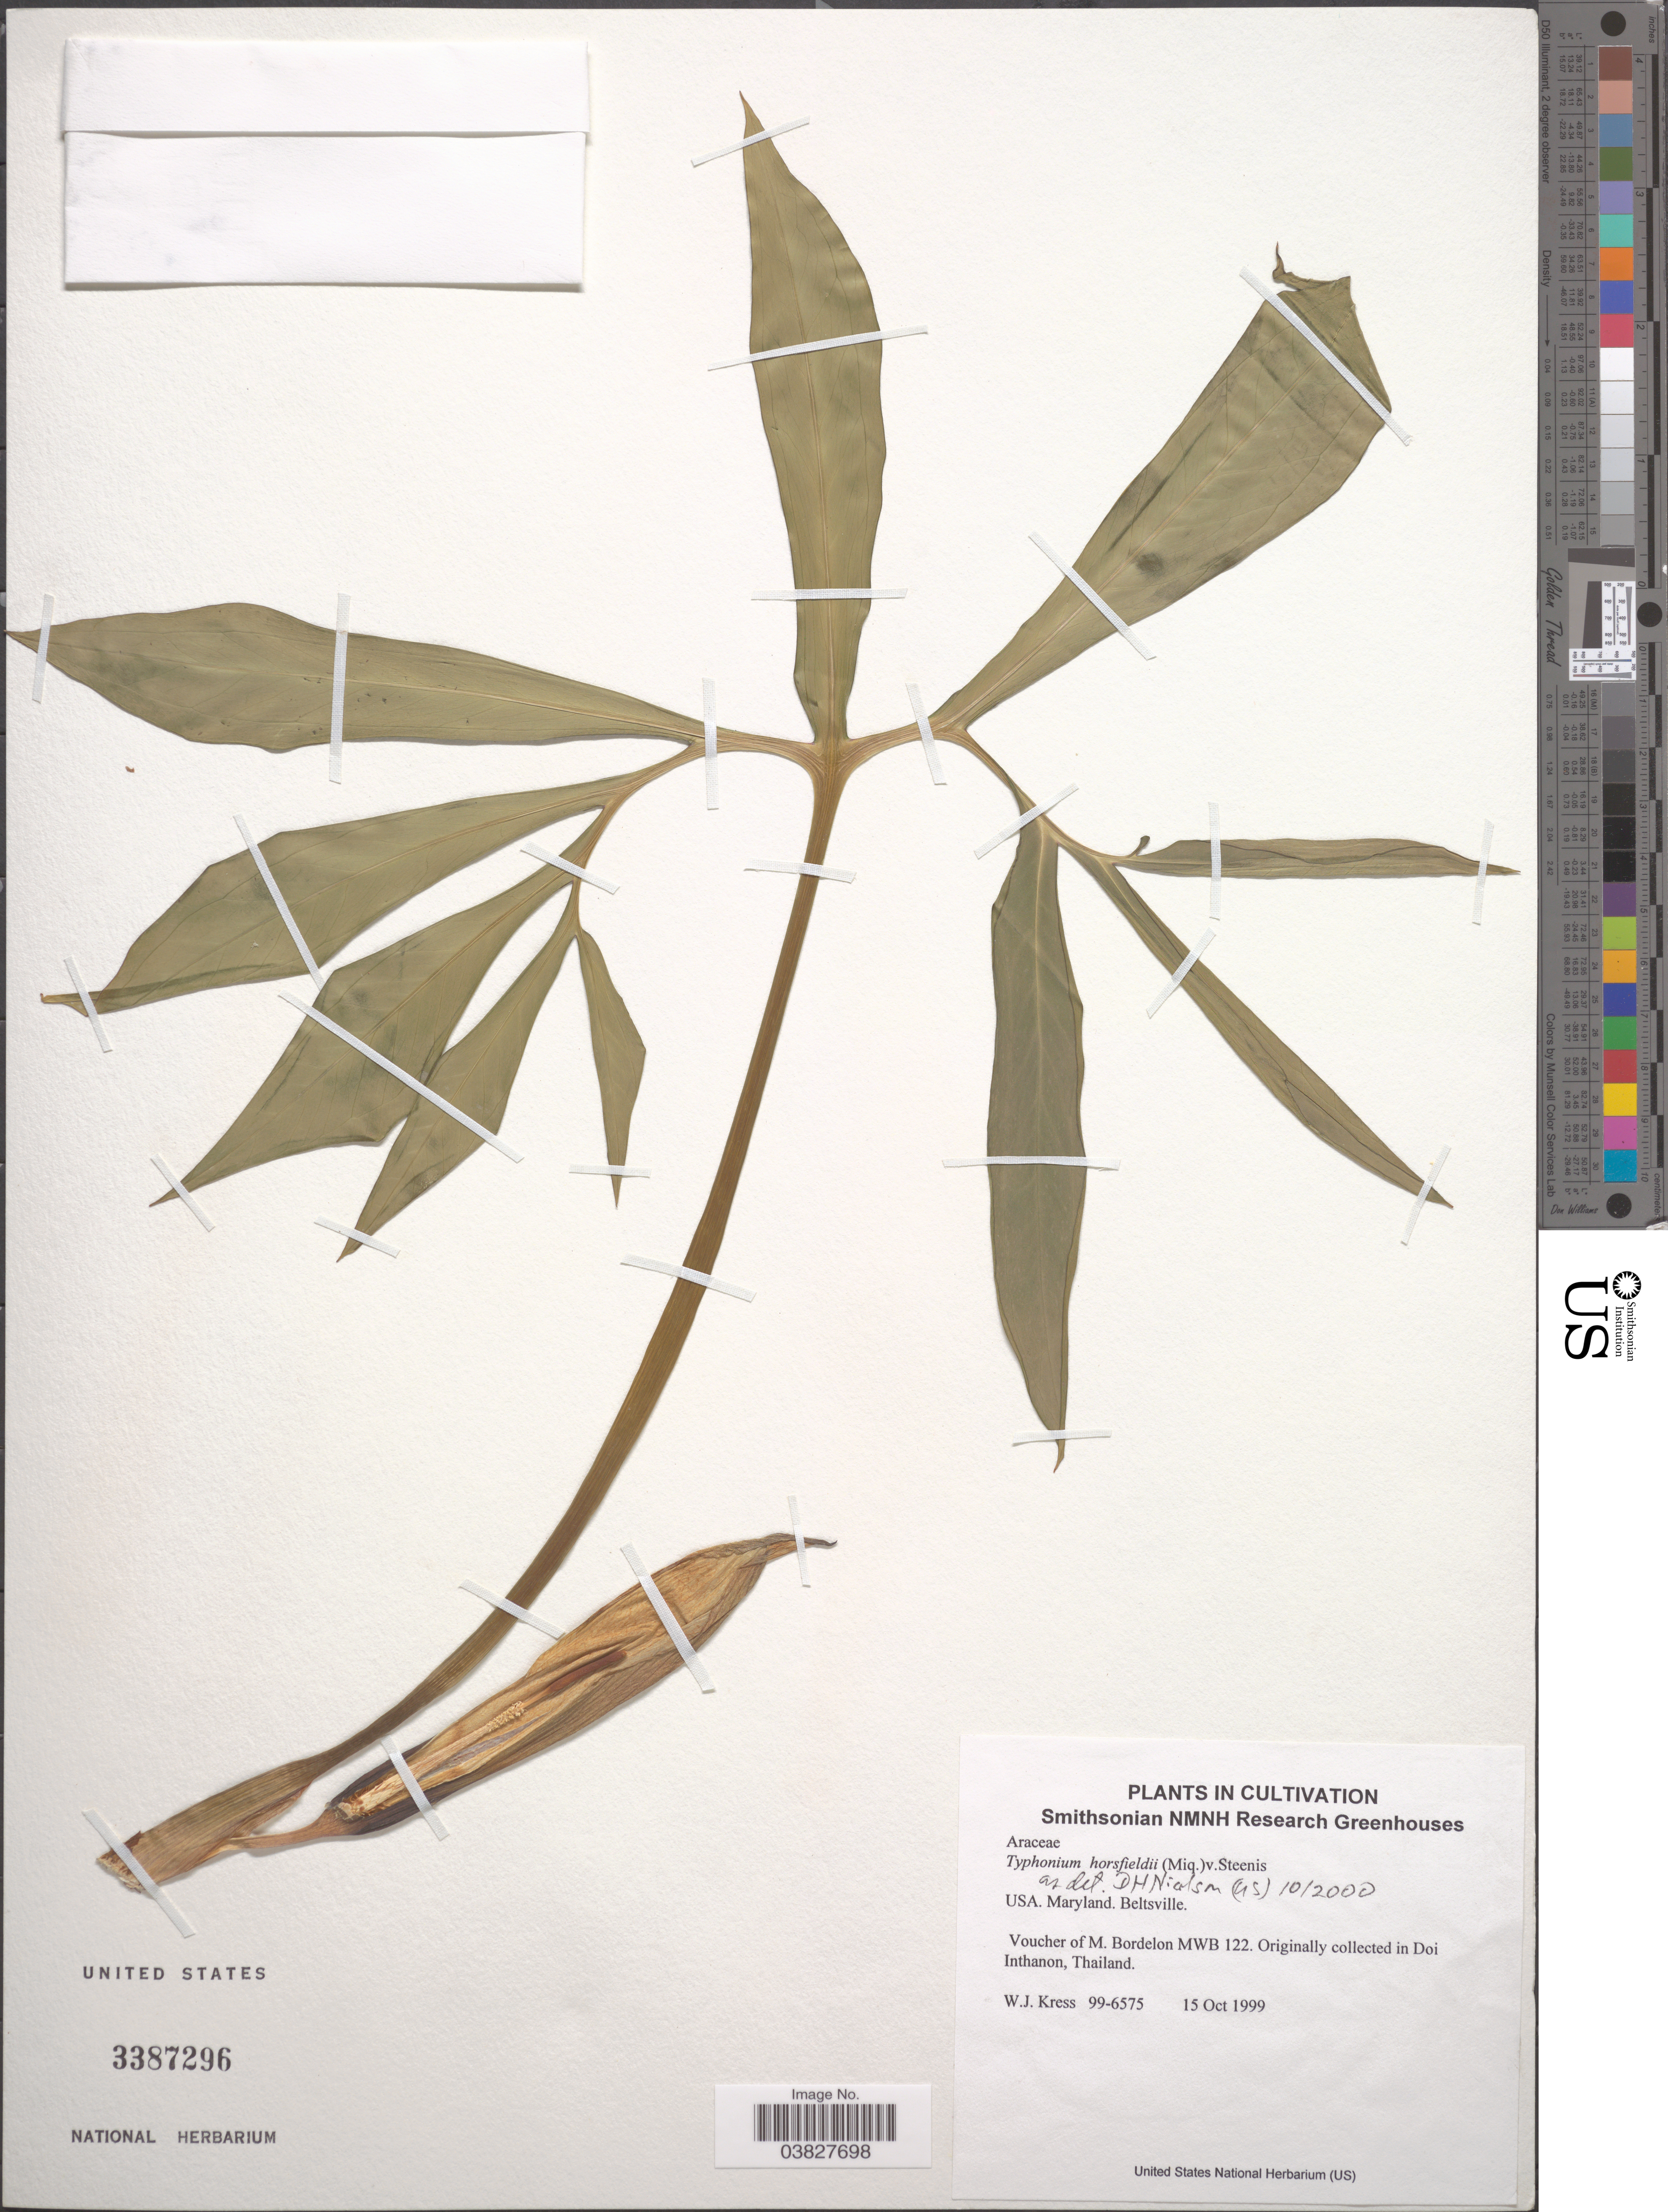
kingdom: Plantae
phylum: Tracheophyta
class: Liliopsida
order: Alismatales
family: Araceae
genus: Typhonium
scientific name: Typhonium horsfieldii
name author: (Miq.) Steenis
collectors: W. J. Kress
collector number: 99-6575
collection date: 1999-10-15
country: United States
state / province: Maryland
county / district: Prince George's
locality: Beltsville.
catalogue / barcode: US 3387296